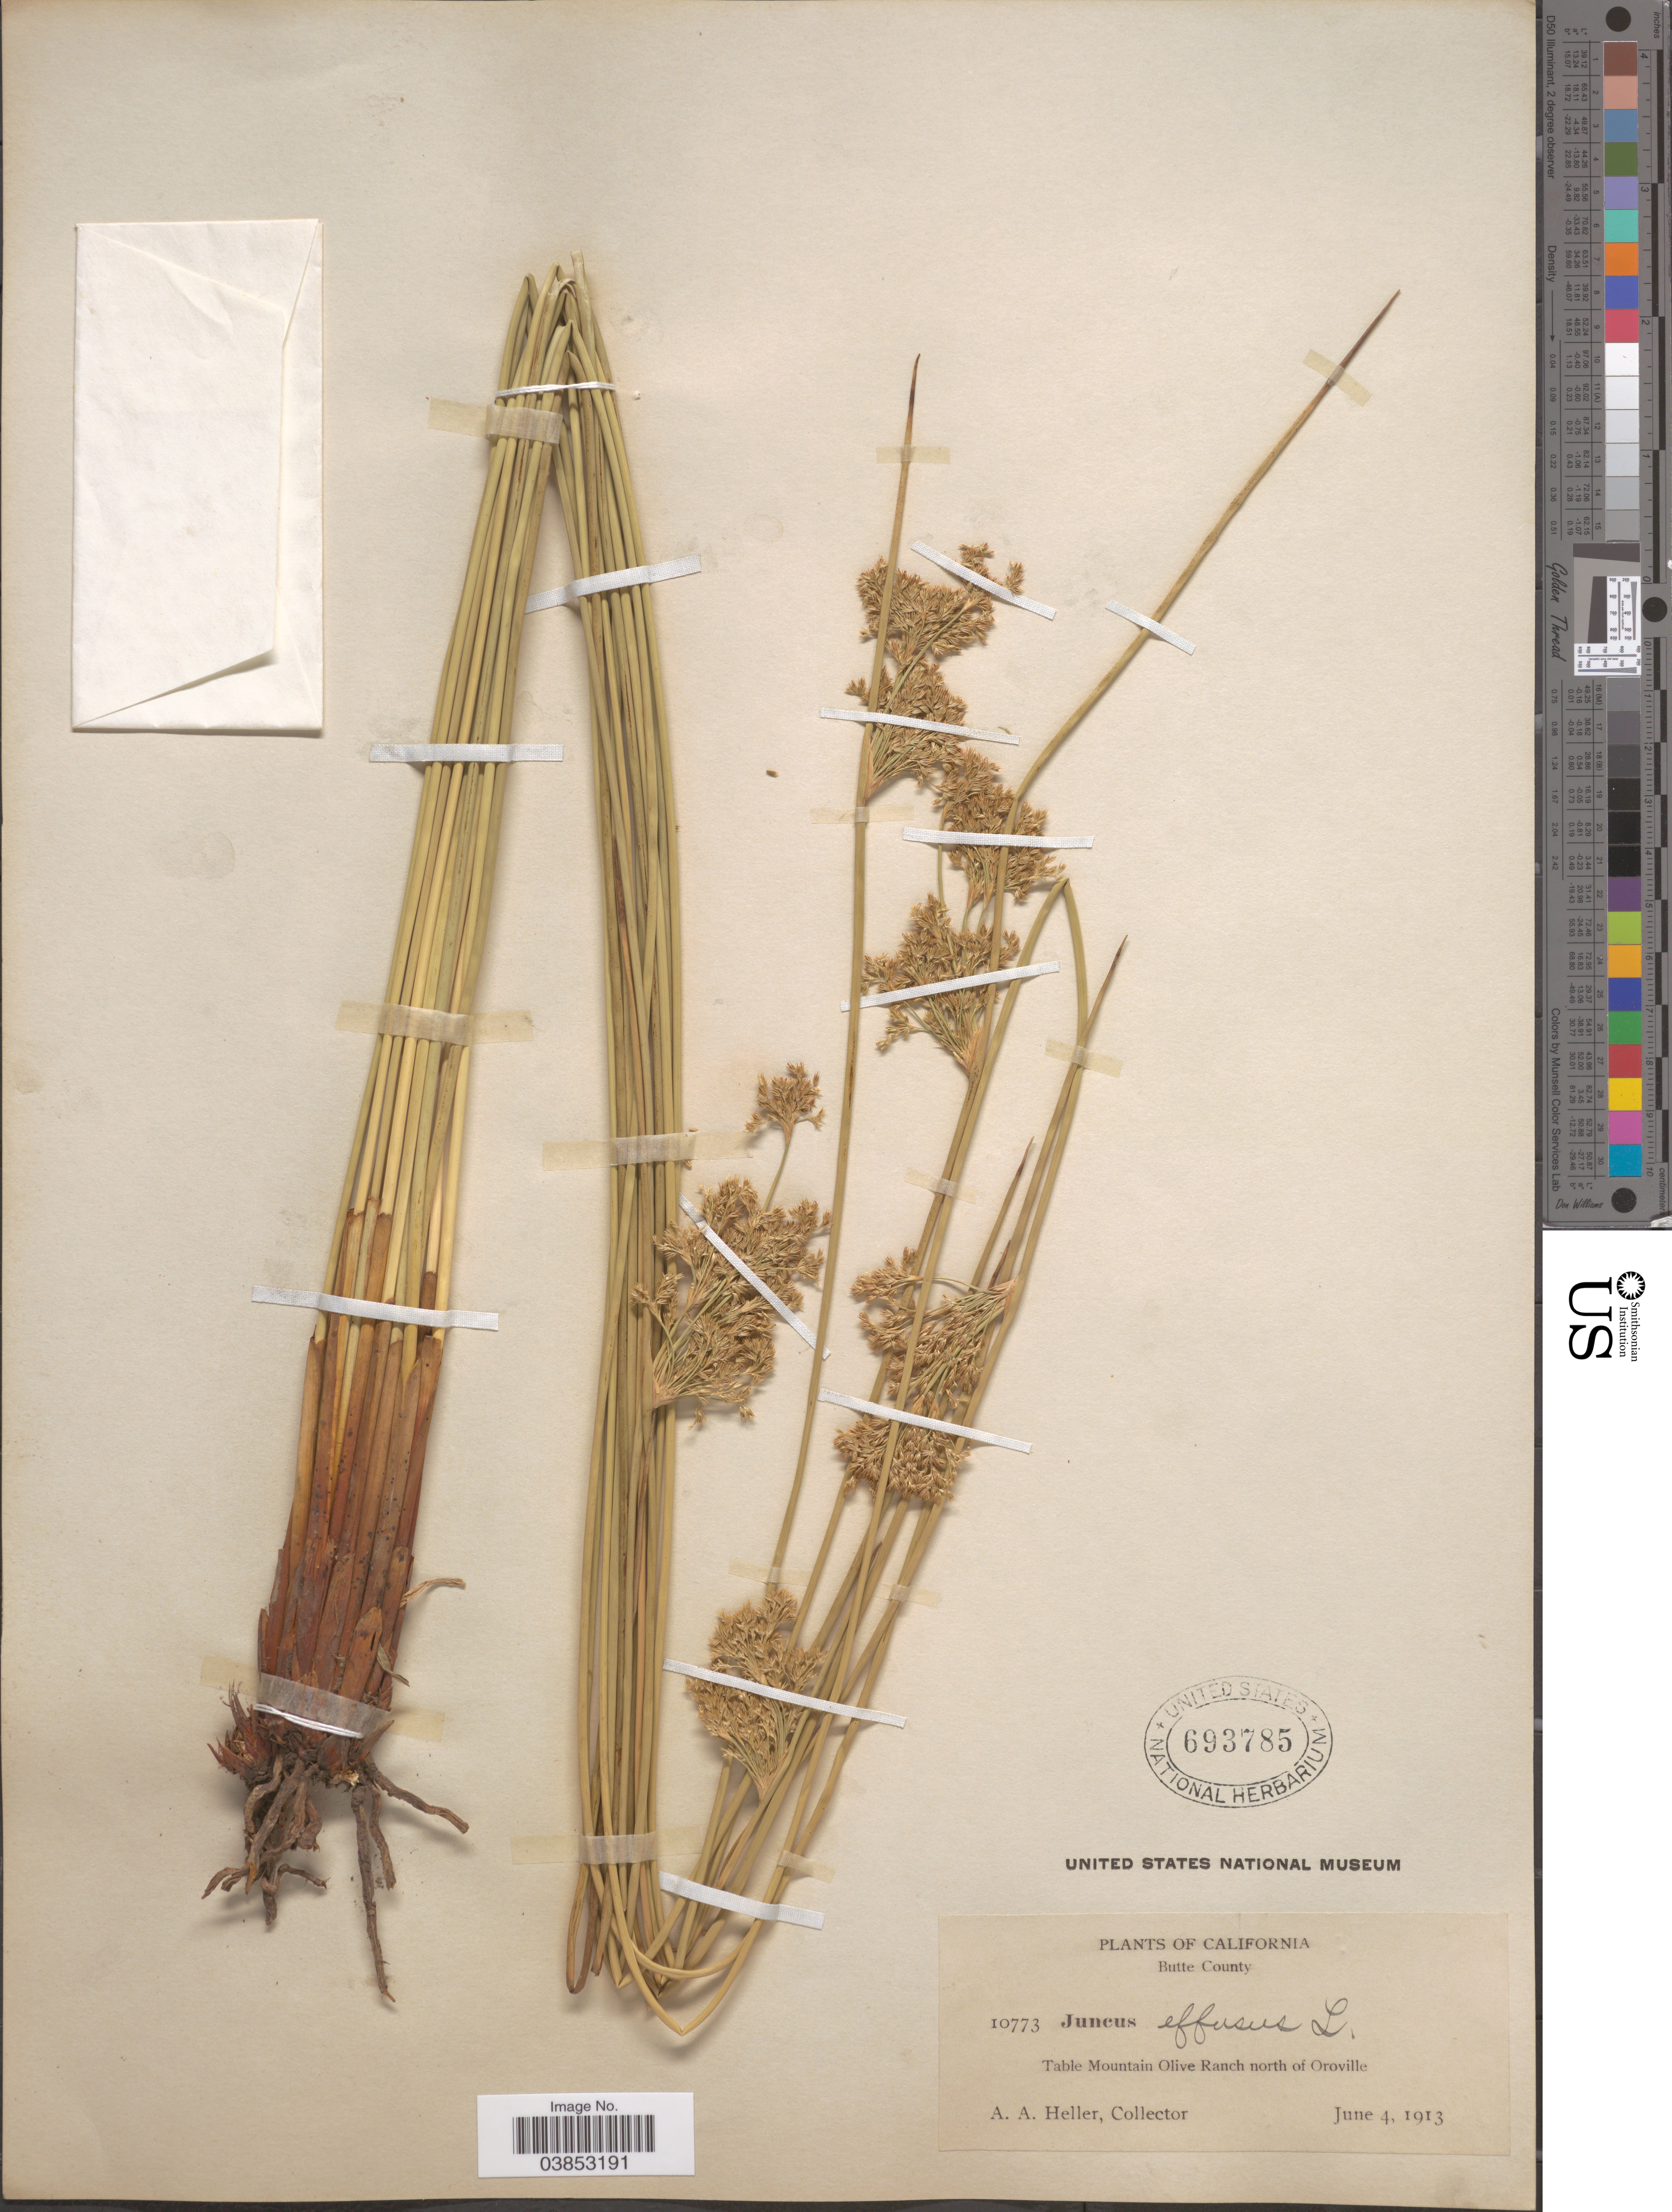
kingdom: Plantae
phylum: Tracheophyta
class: Liliopsida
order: Poales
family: Juncaceae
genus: Juncus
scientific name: Juncus effusus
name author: L.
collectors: A. A. Heller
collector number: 10773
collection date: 1913-06-04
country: United States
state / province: California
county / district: Butte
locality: Butte County. Table Mountain Olive Ranch north of Oroville.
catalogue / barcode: US 693785